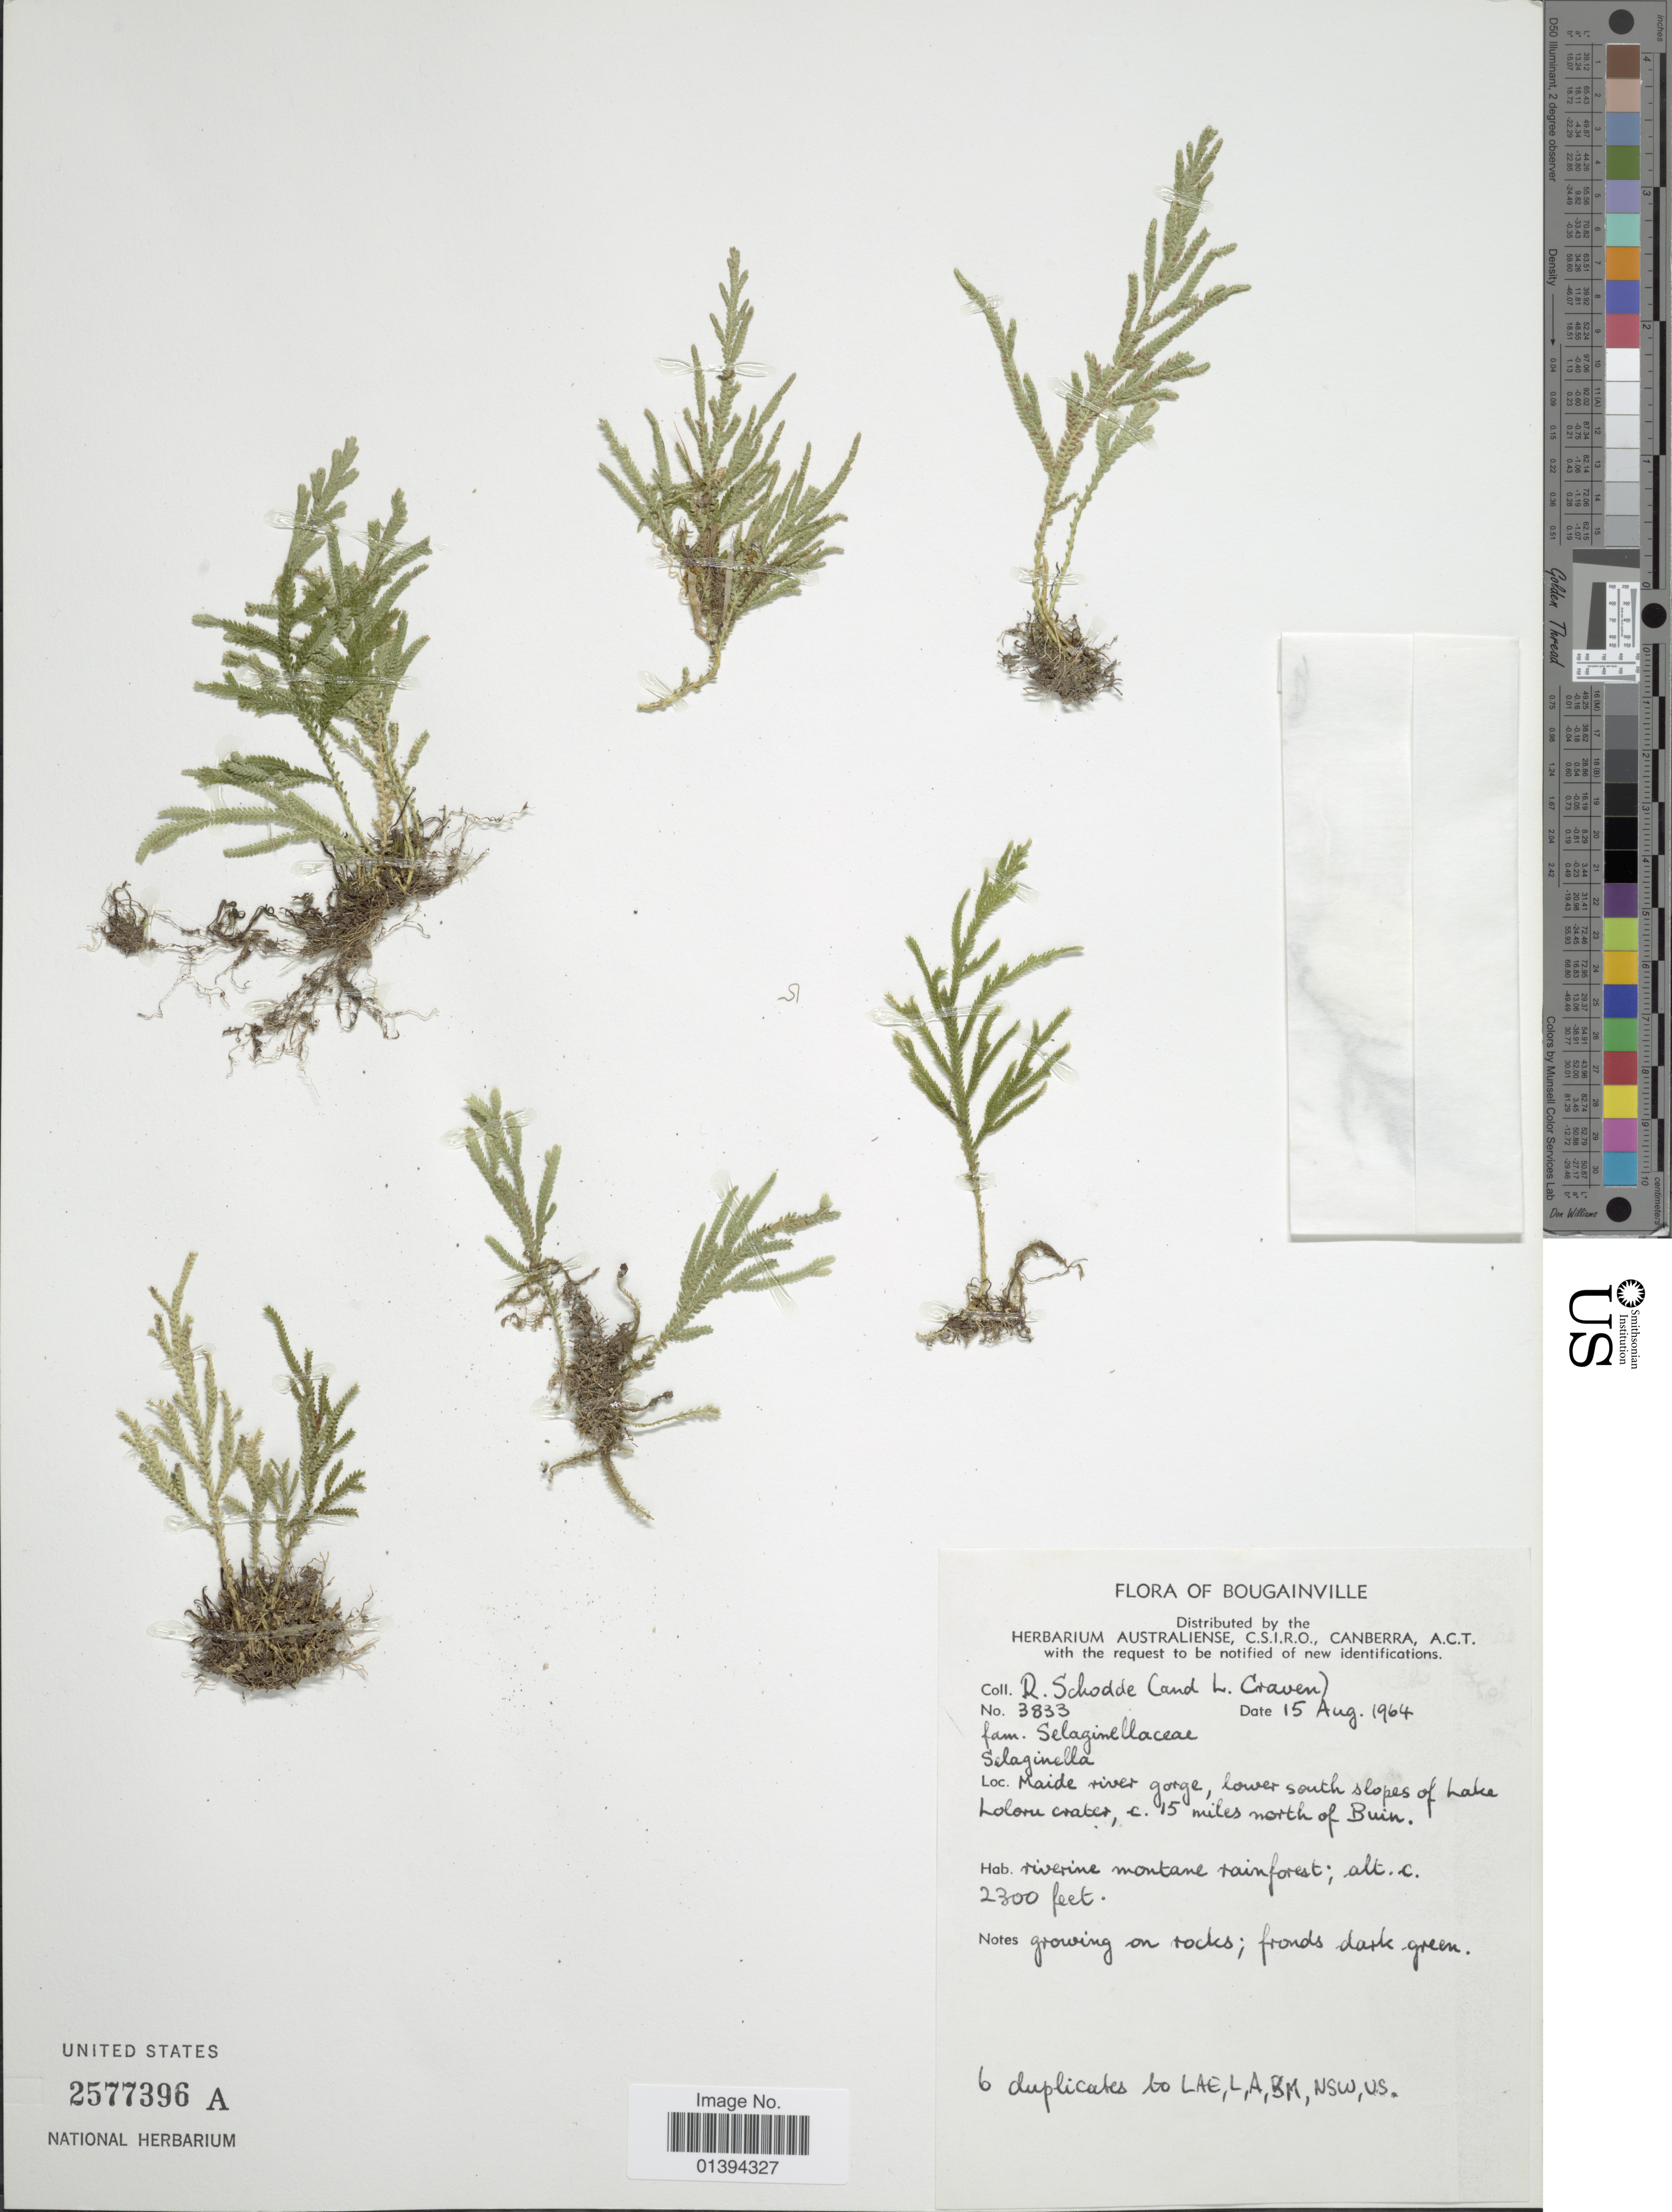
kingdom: Plantae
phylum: Tracheophyta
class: Lycopodiopsida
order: Selaginellales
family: Selaginellaceae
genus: Selaginella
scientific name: Selaginella sp.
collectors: R. Schodde & L. A. Craven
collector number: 3833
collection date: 1964-08-15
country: Papua New Guinea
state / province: Bougainville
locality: Maide river gorge, lower south slopes of Lake Lolow crater, c. 15miles north of Buin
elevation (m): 701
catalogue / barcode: US 2577396A